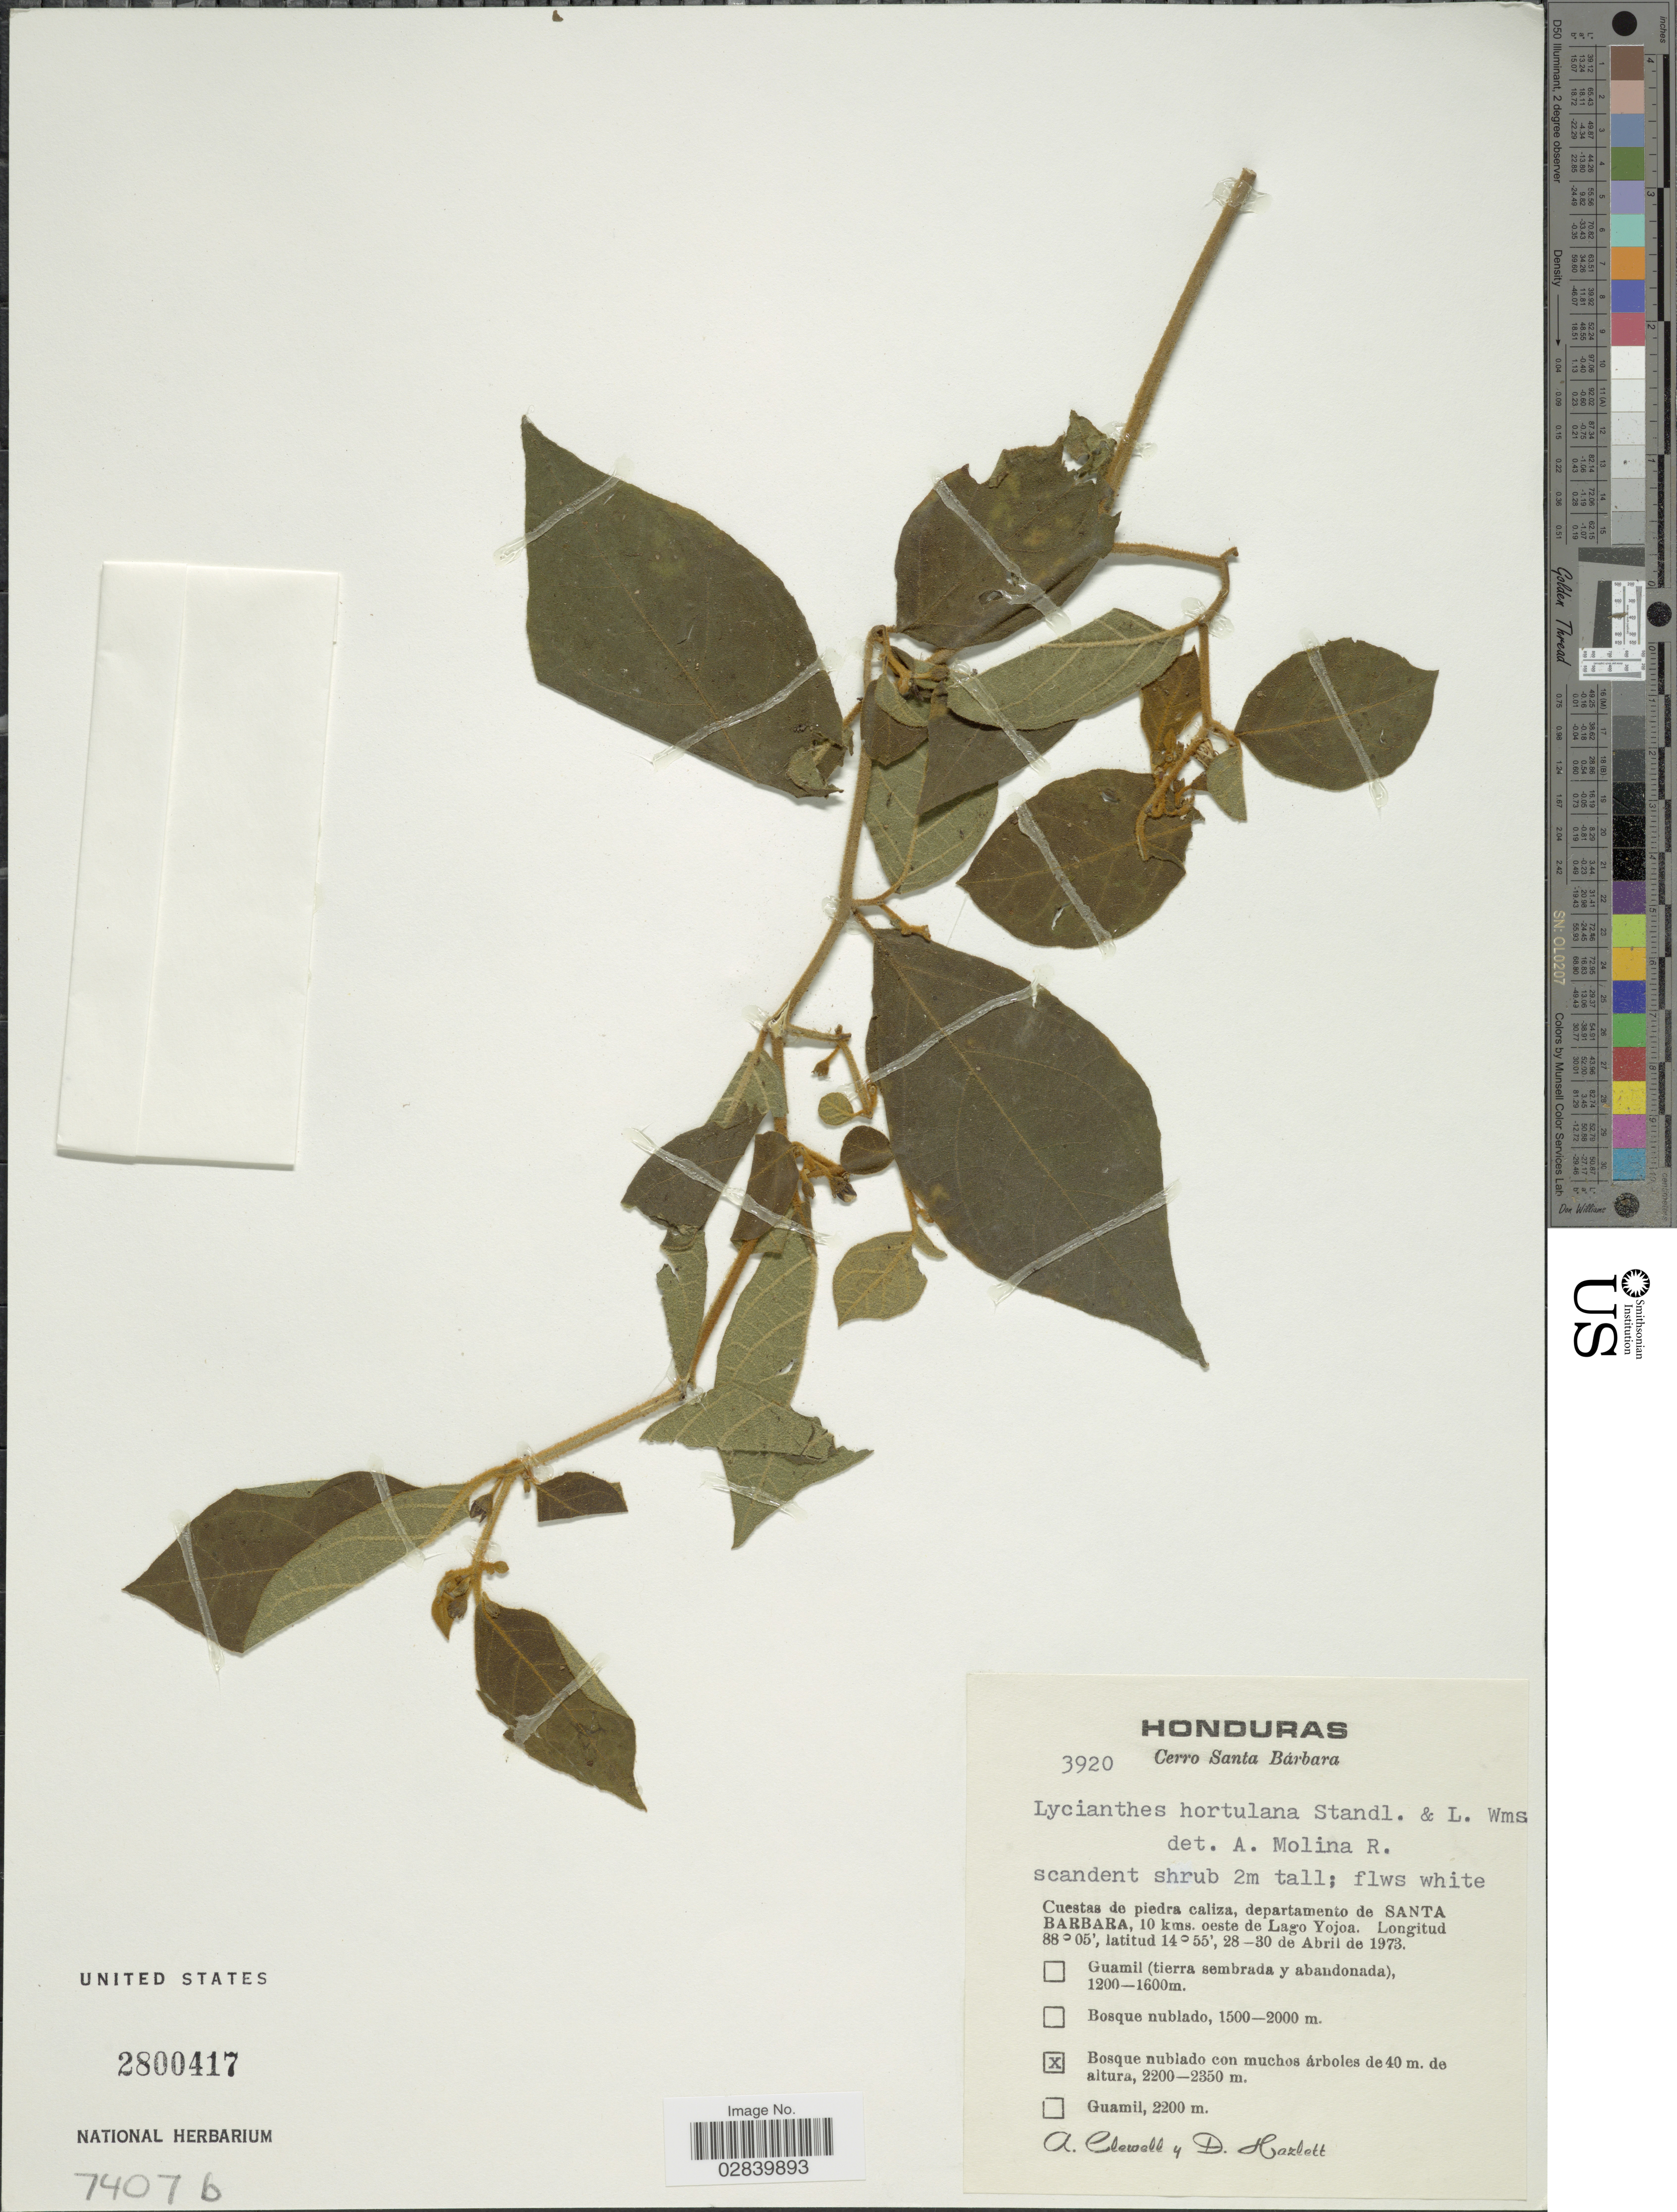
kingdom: Plantae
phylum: Tracheophyta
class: Magnoliopsida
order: Solanales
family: Solanaceae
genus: Lycianthes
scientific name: Lycianthes hortulana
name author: Standl. & L.O. Williams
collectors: A. Clewell & D. Hazlett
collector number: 3920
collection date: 1973-04-28/1973-04-30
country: Honduras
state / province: Santa Bárbara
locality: Cerro Santa Bárbara. Cuestas de piedra caliza, departamento de Santa Barabara, 10 kms. oeste de Lago Yojoa.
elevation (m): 2200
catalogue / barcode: US 2800417